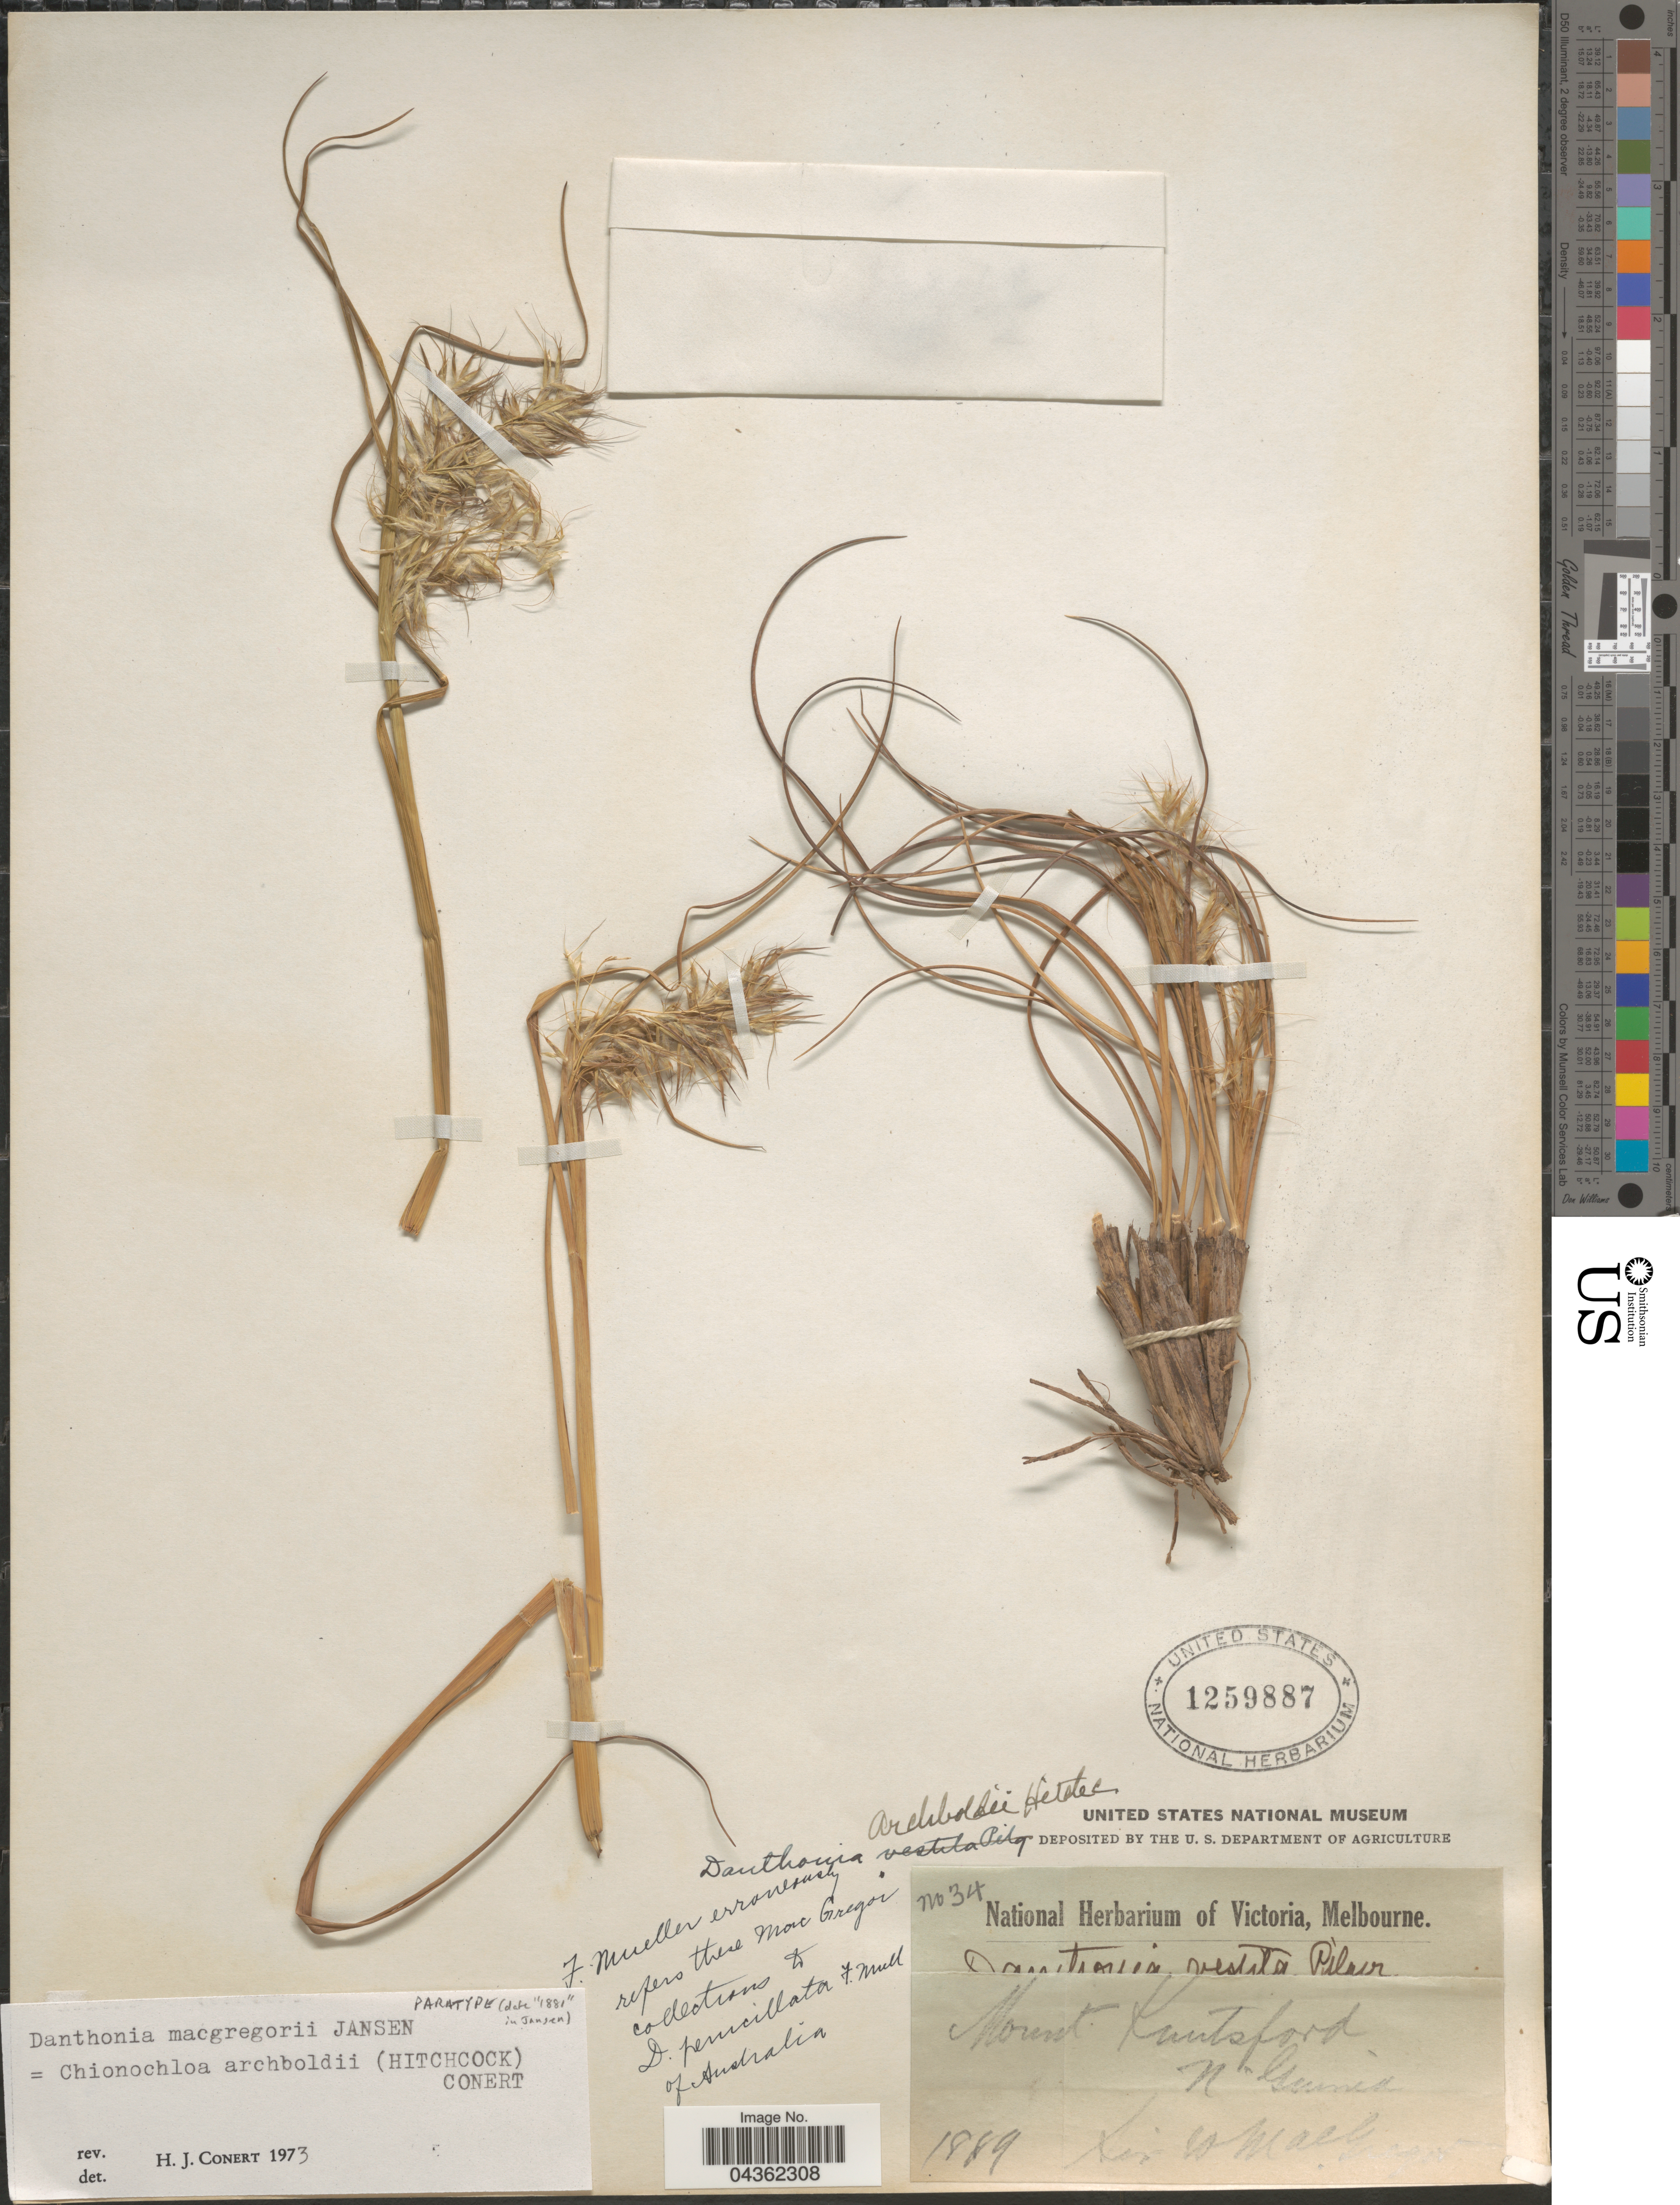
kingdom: Plantae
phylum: Tracheophyta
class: Liliopsida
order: Poales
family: Poaceae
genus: Chimaerochloa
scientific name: Chimaerochloa archboldii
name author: (Hitchc.) Pirie & H.P. Linder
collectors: W. Macgregor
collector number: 34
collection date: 1889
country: Papua New Guinea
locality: Mount Knutsford N. Guinea.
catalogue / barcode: US 1259887